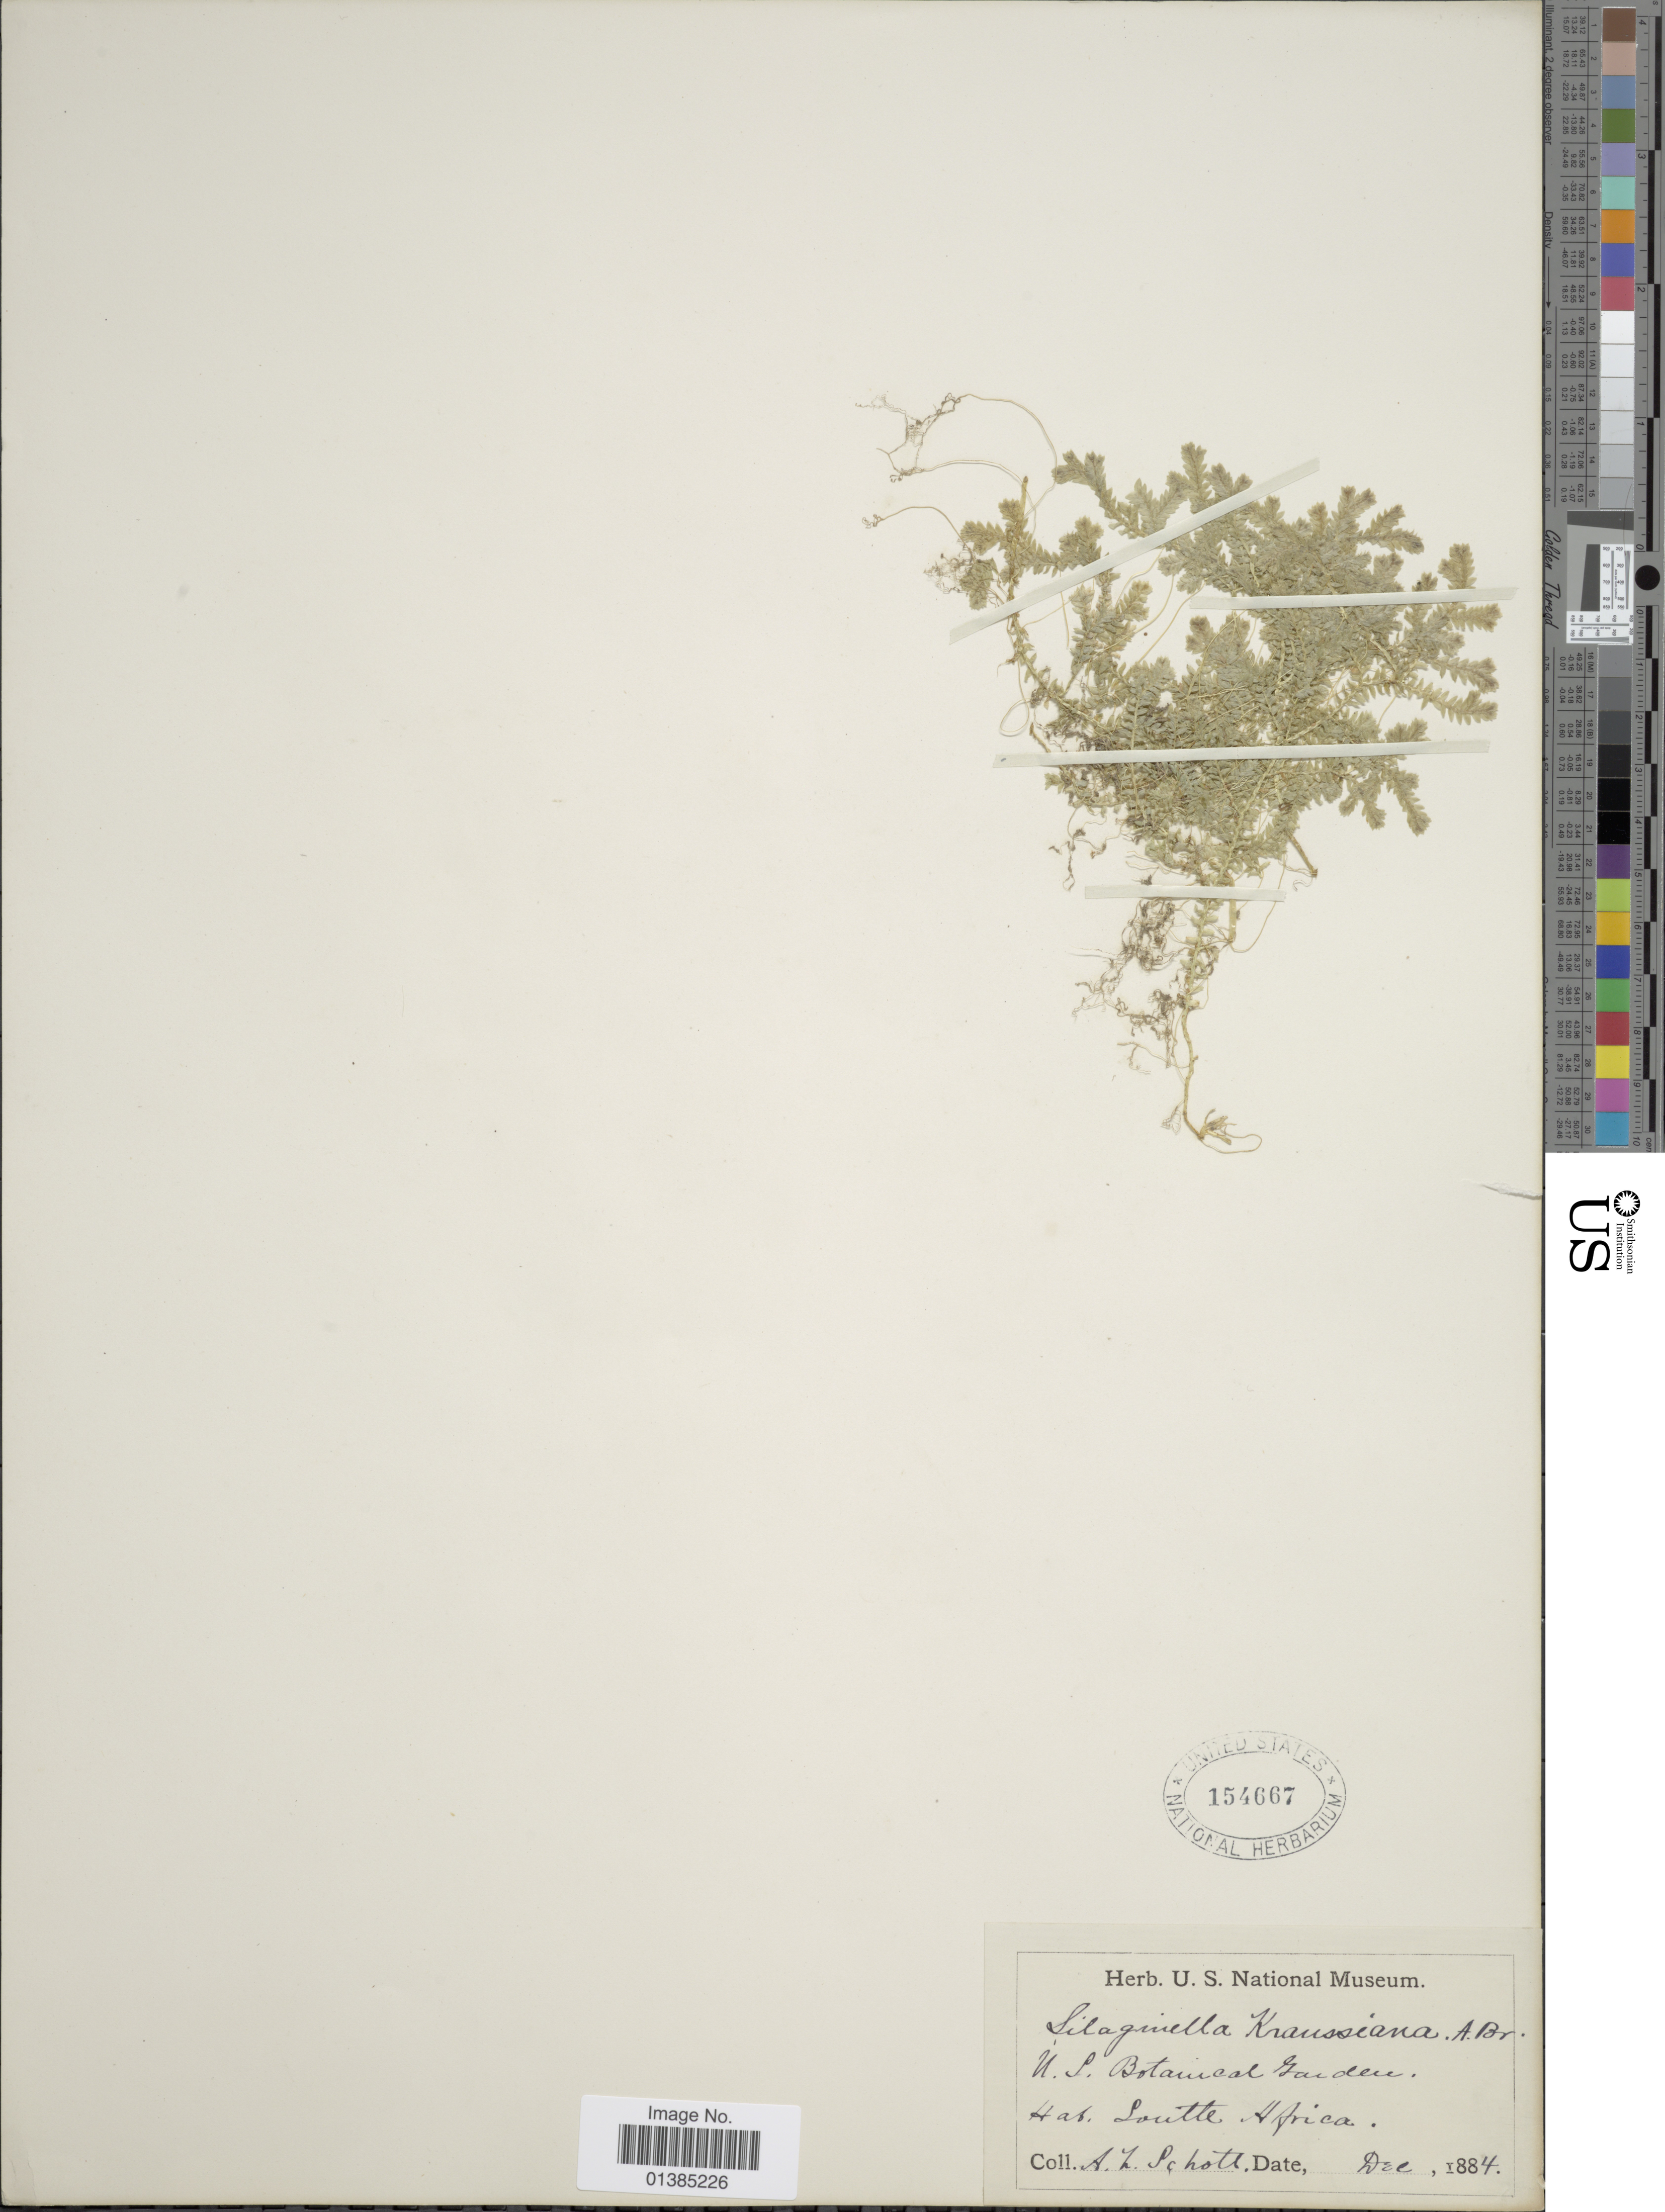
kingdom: Plantae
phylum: Tracheophyta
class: Lycopodiopsida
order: Selaginellales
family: Selaginellaceae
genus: Selaginella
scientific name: Selaginella kraussiana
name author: (Kunze) A. Braun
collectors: A. L. Schott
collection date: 1884-12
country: United States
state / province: District of Columbia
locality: U.S. Botanical Garden.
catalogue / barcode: US 154667